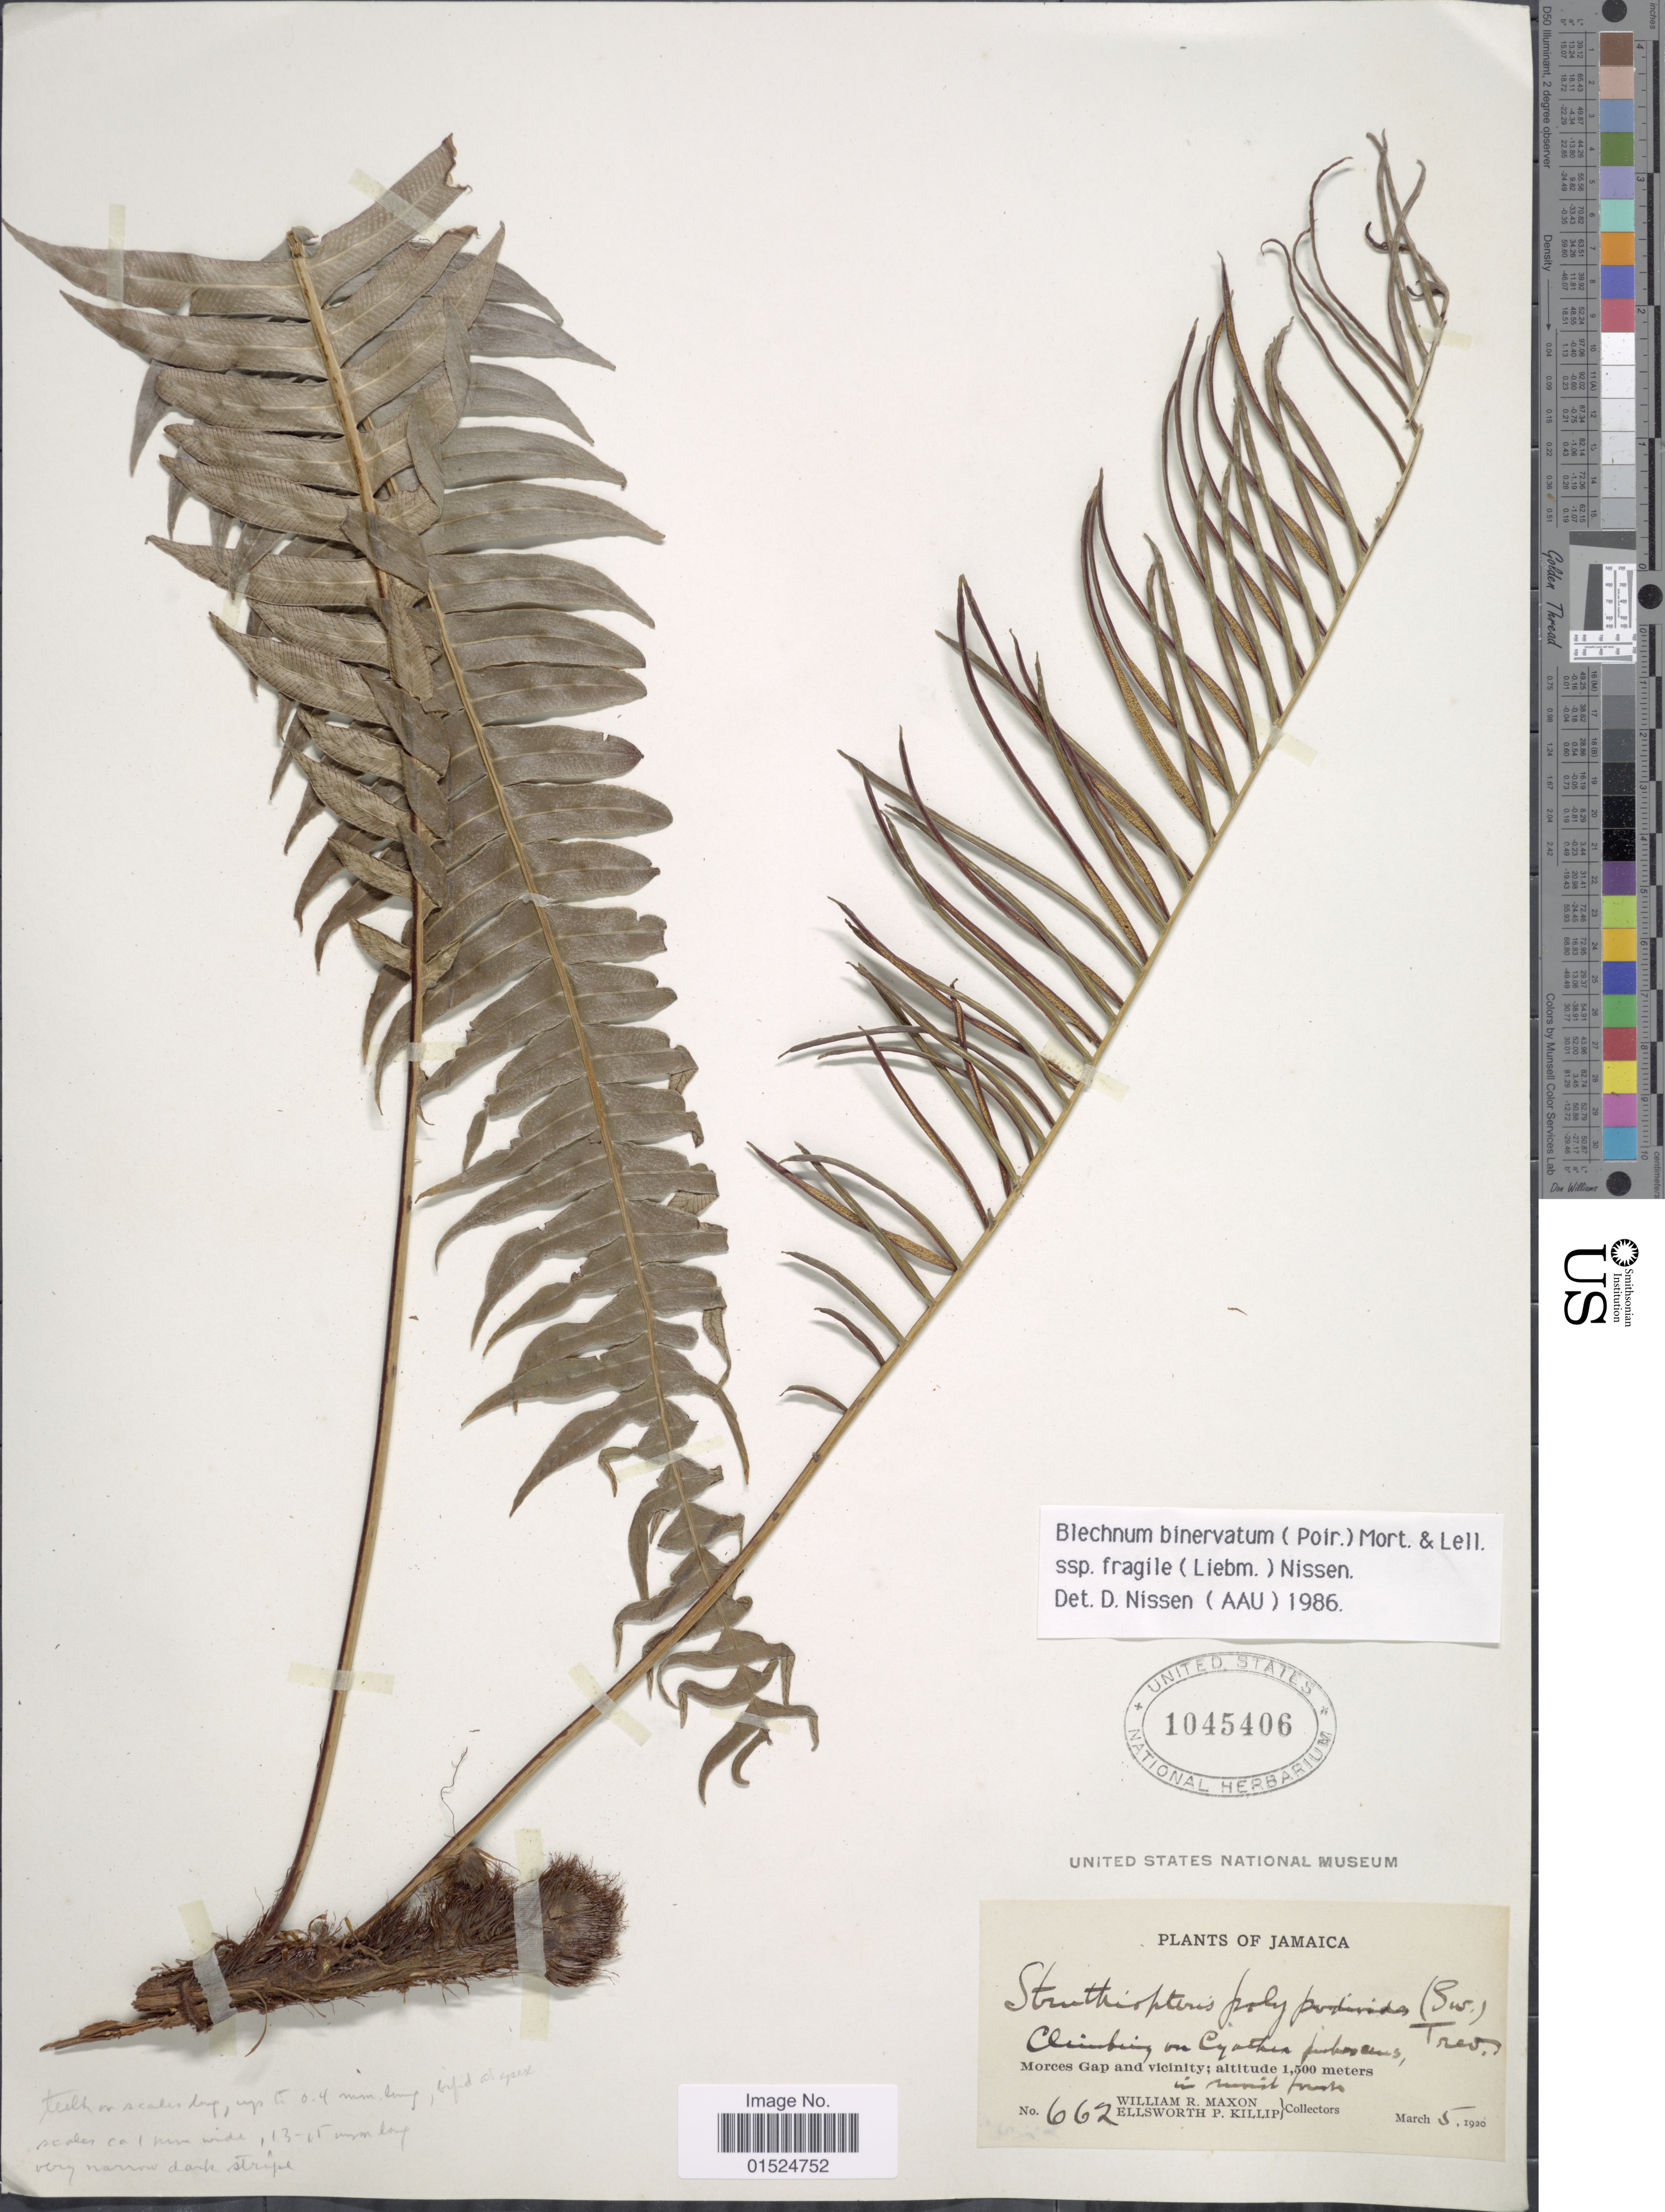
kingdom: Plantae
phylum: Tracheophyta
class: Polypodiopsida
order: Polypodiales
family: Blechnaceae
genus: Blechnum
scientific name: Blechnum fragile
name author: (Liebm.) C.V. Morton & Lellinger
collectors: W. R. Maxon & E. P. Killip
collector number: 662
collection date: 1920-03-05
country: Jamaica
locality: Morces Gap and vicinity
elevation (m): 1500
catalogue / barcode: US 1045406